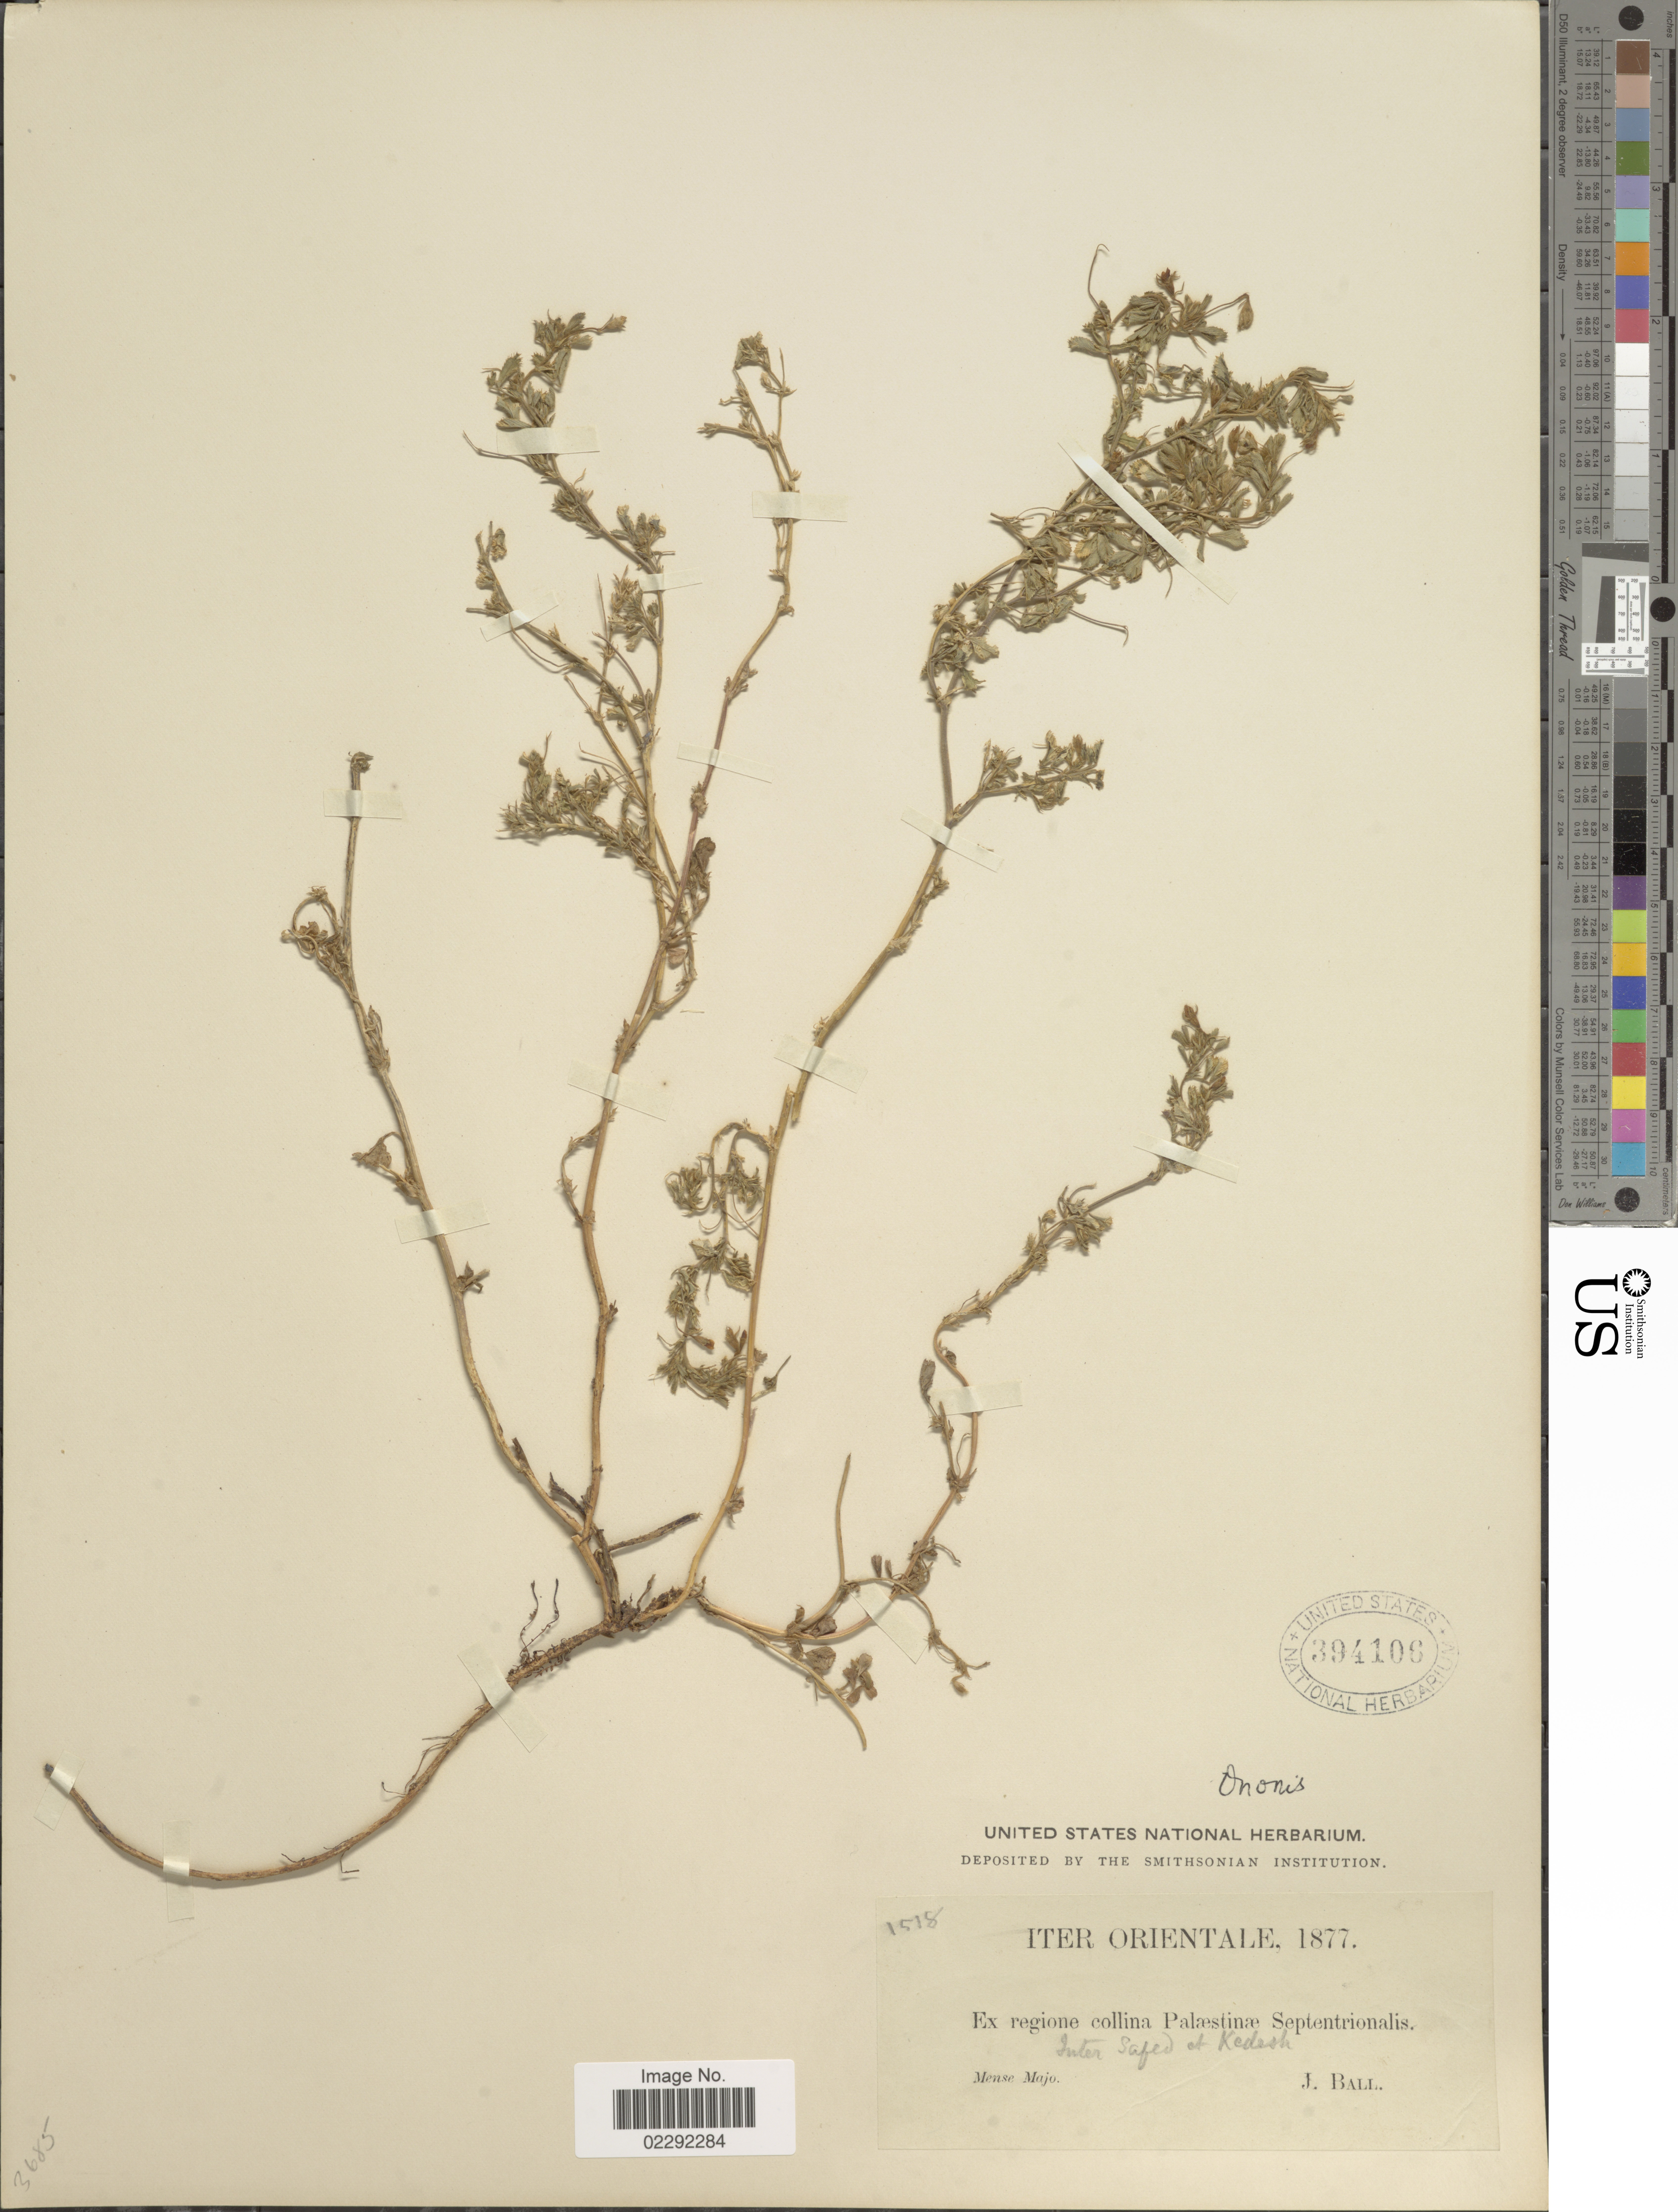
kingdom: Plantae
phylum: Tracheophyta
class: Magnoliopsida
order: Fabales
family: Fabaceae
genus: Ononis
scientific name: Ononis sp.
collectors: J. Ball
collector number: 1518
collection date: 1877-05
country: Israel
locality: Orientale. Ex regione collina Palaestinae Septentrionalis. Inter Safed et Kedash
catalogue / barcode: US 394106